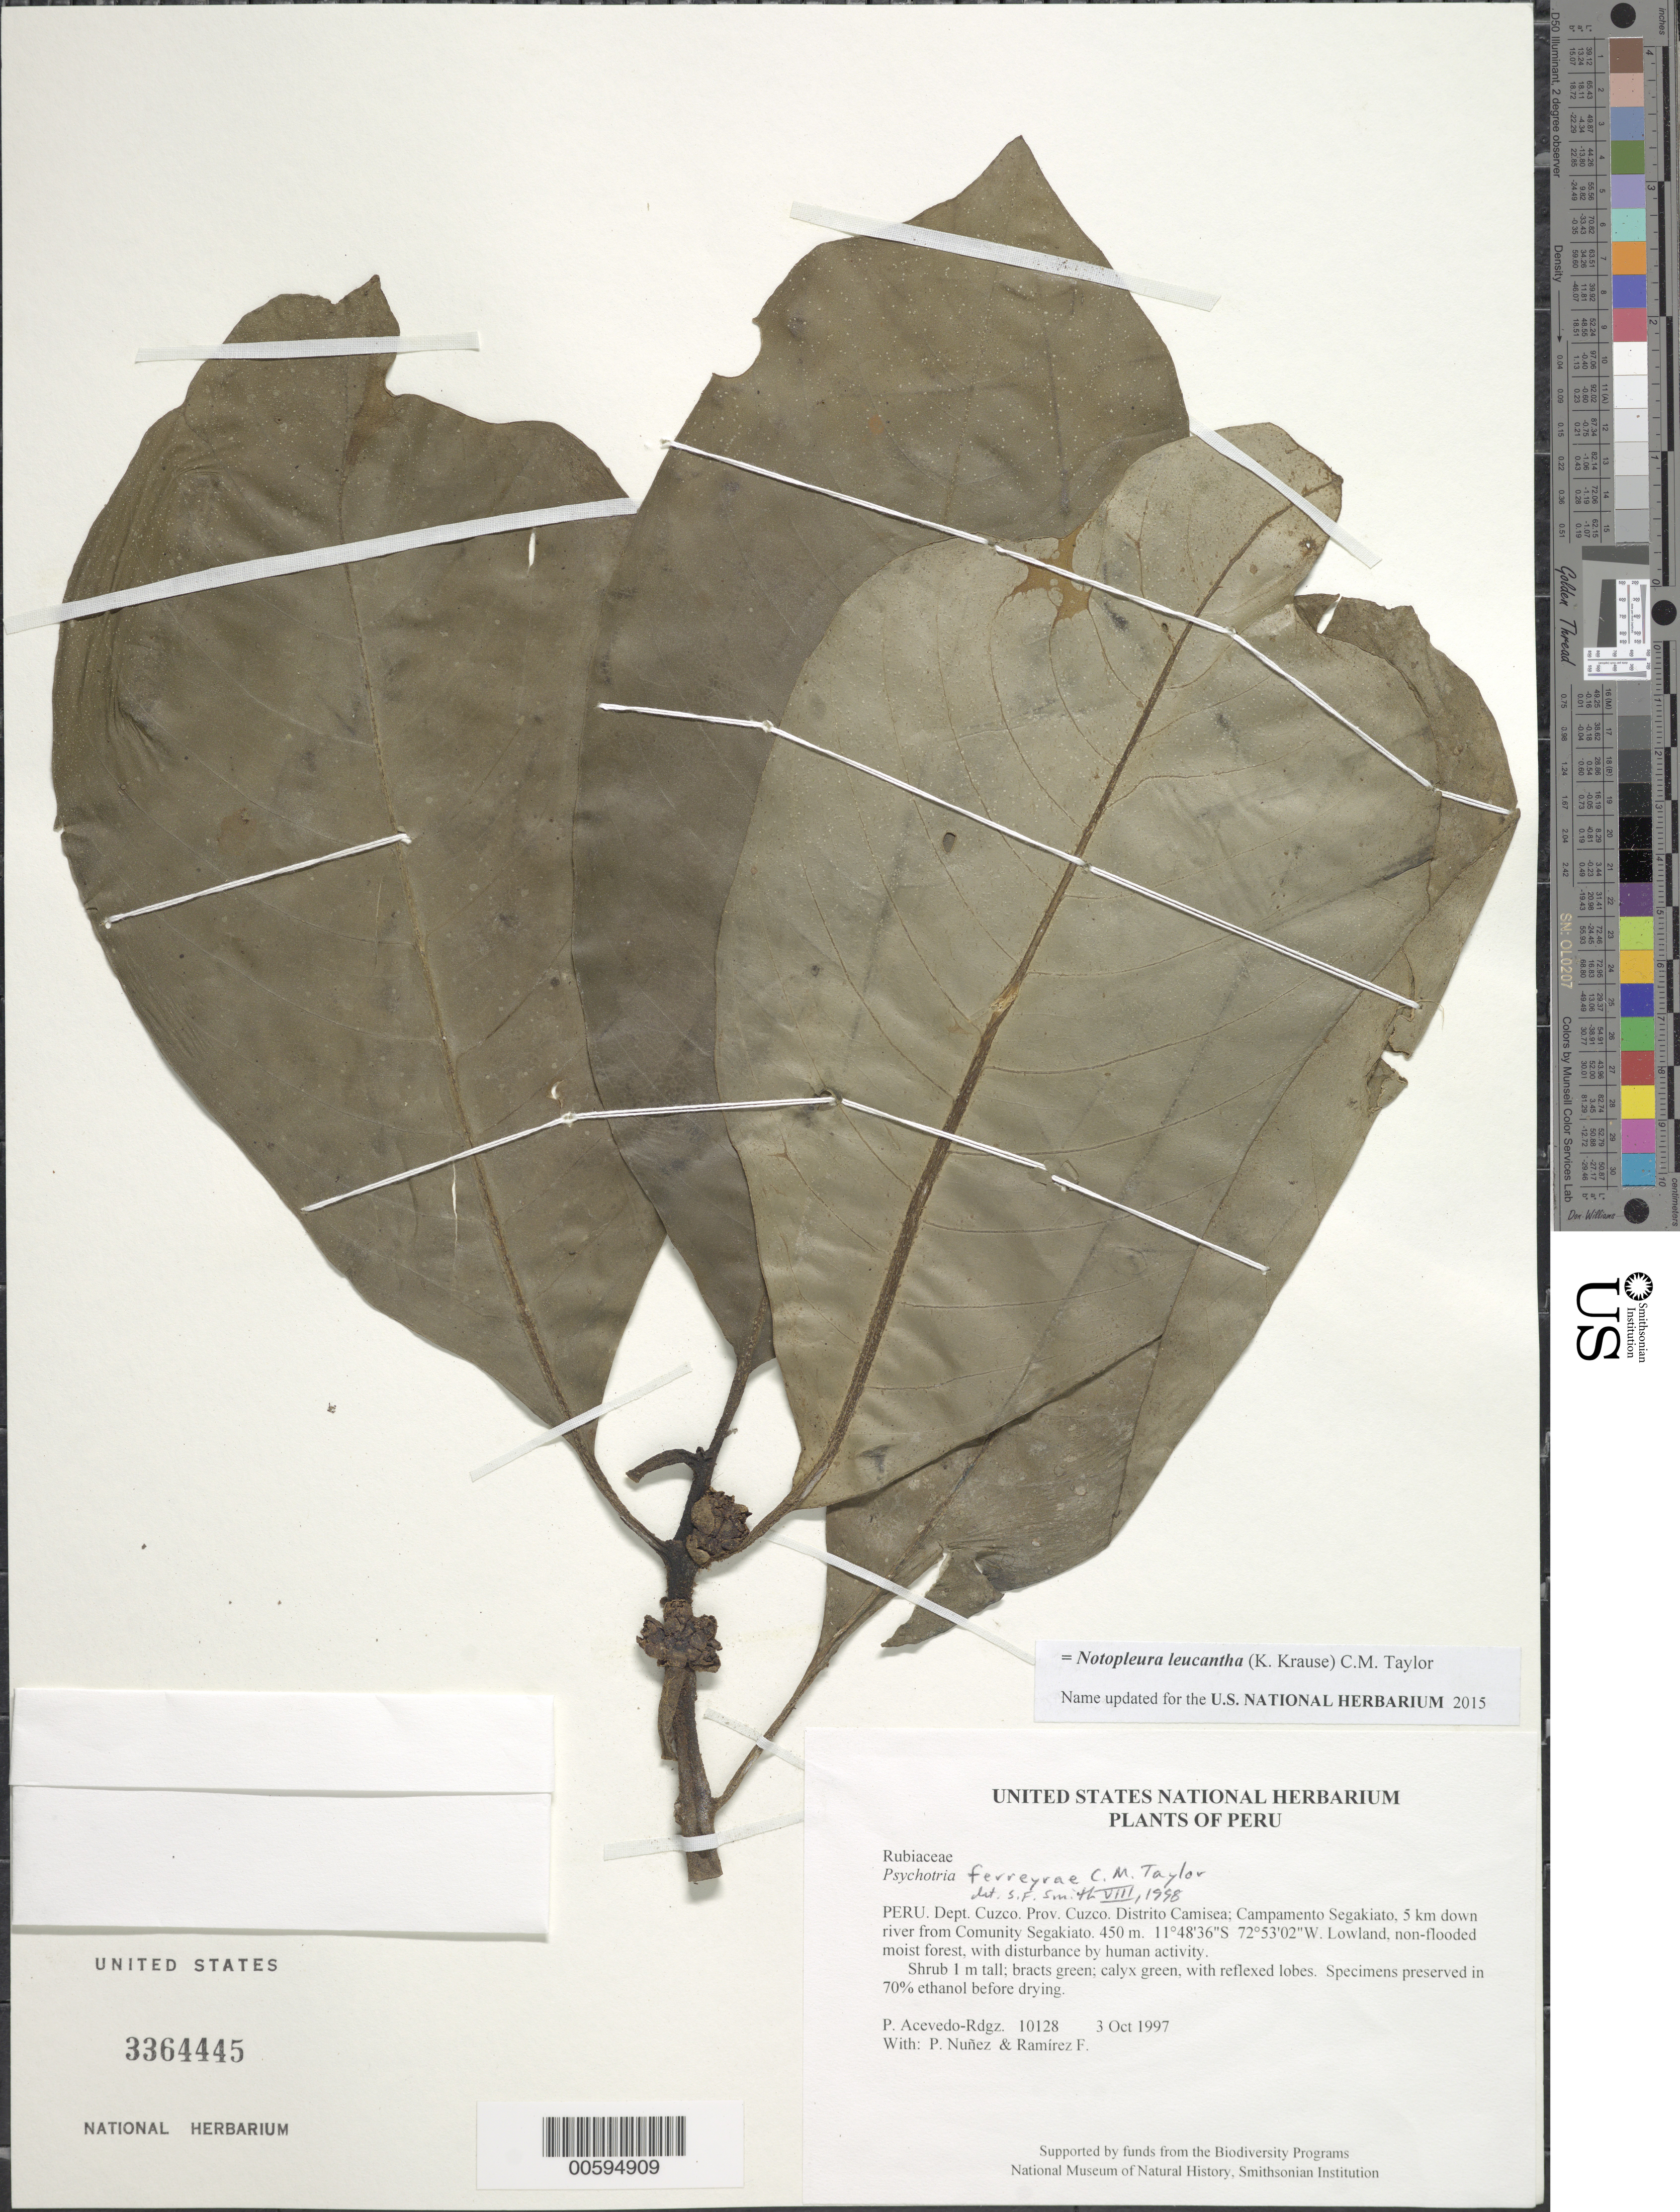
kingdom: Plantae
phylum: Tracheophyta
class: Magnoliopsida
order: Gentianales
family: Rubiaceae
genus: Psychotria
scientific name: Psychotria ferreyrae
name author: C.M. Taylor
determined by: Smith, Stephen F., (US), NMNH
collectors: P. Acevedo-Rodr., P. Nuñez V. & F. Ramirez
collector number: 10128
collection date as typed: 03 Oct 1997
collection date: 1997-10-03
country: Peru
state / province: Cusco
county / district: Cusco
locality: Distrito Camisea; Campamento Segakiato, 5 km down river from Comunity Segakiato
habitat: Lowland, non-flooded moist forest, with disturbance by human activity.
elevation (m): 450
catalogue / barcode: US 3364445